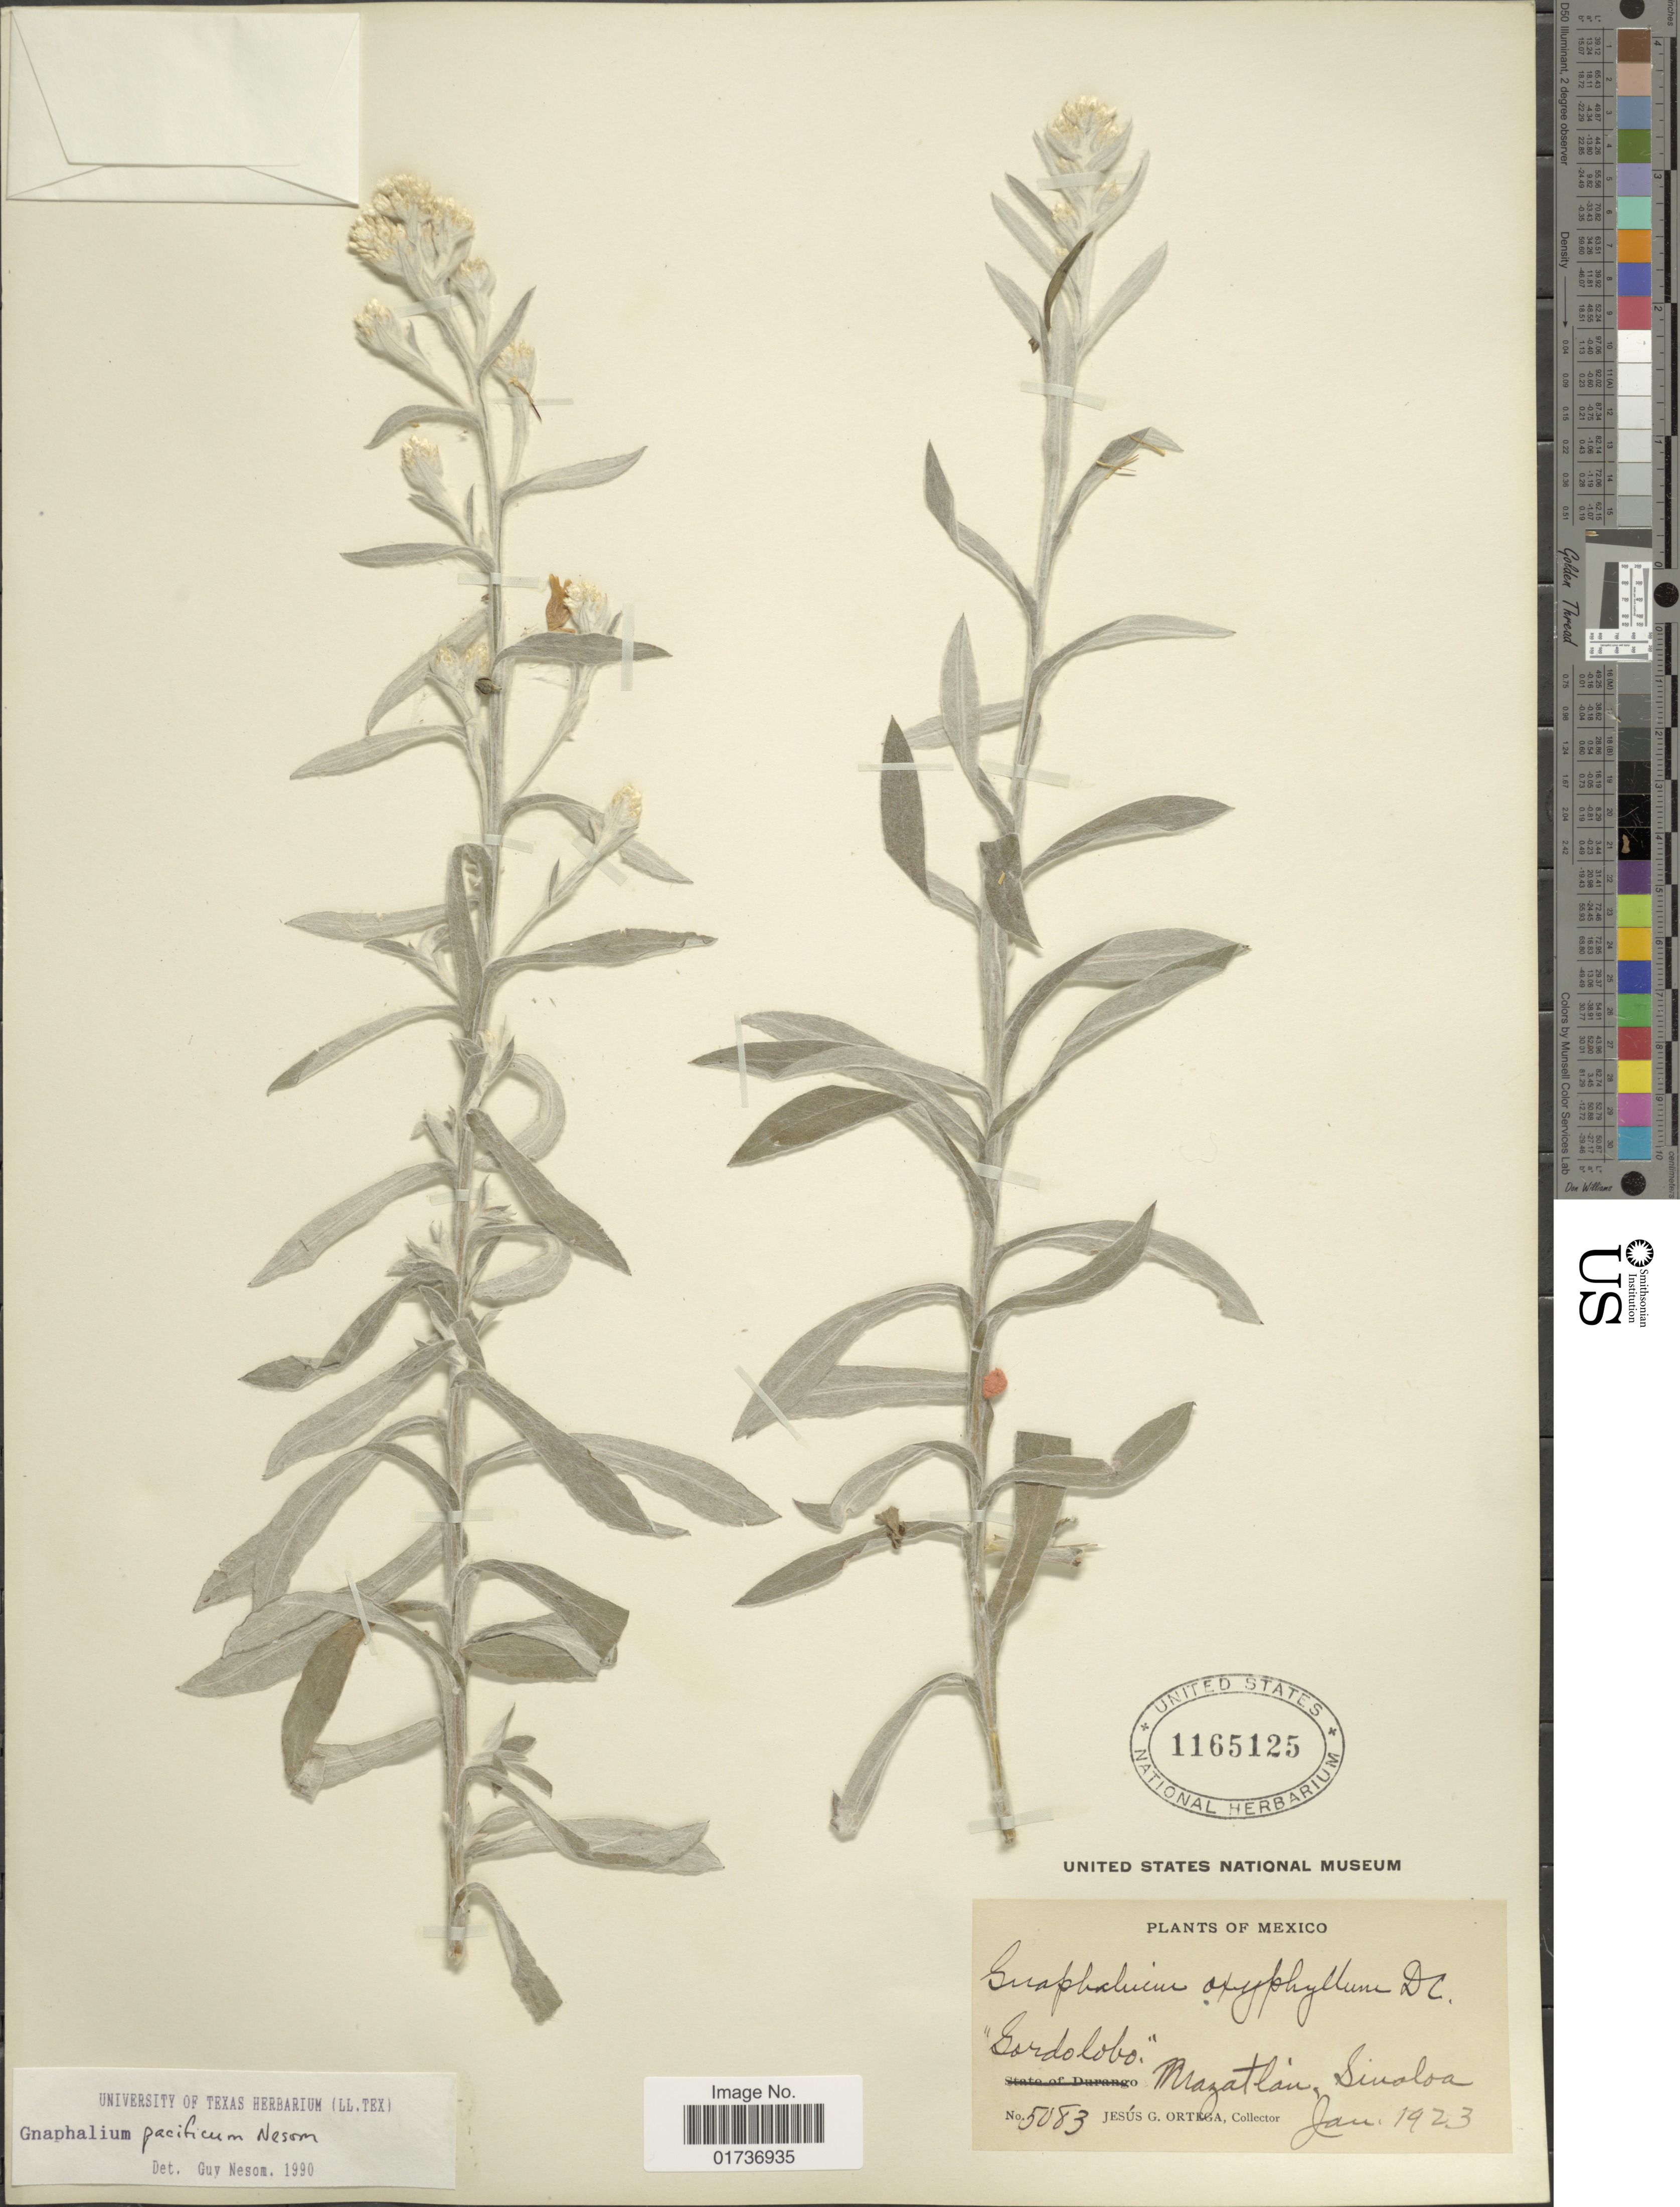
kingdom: Plantae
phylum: Tracheophyta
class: Magnoliopsida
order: Asterales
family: Asteraceae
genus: Gnaphalium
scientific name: Gnaphalium pacificum G.L. Nesom, ined.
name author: G.L. Nesom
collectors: J. Ortega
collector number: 5083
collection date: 1923-01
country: Mexico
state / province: Sinaloa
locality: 'Gordolobo', Mazatlan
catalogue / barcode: US 1165125